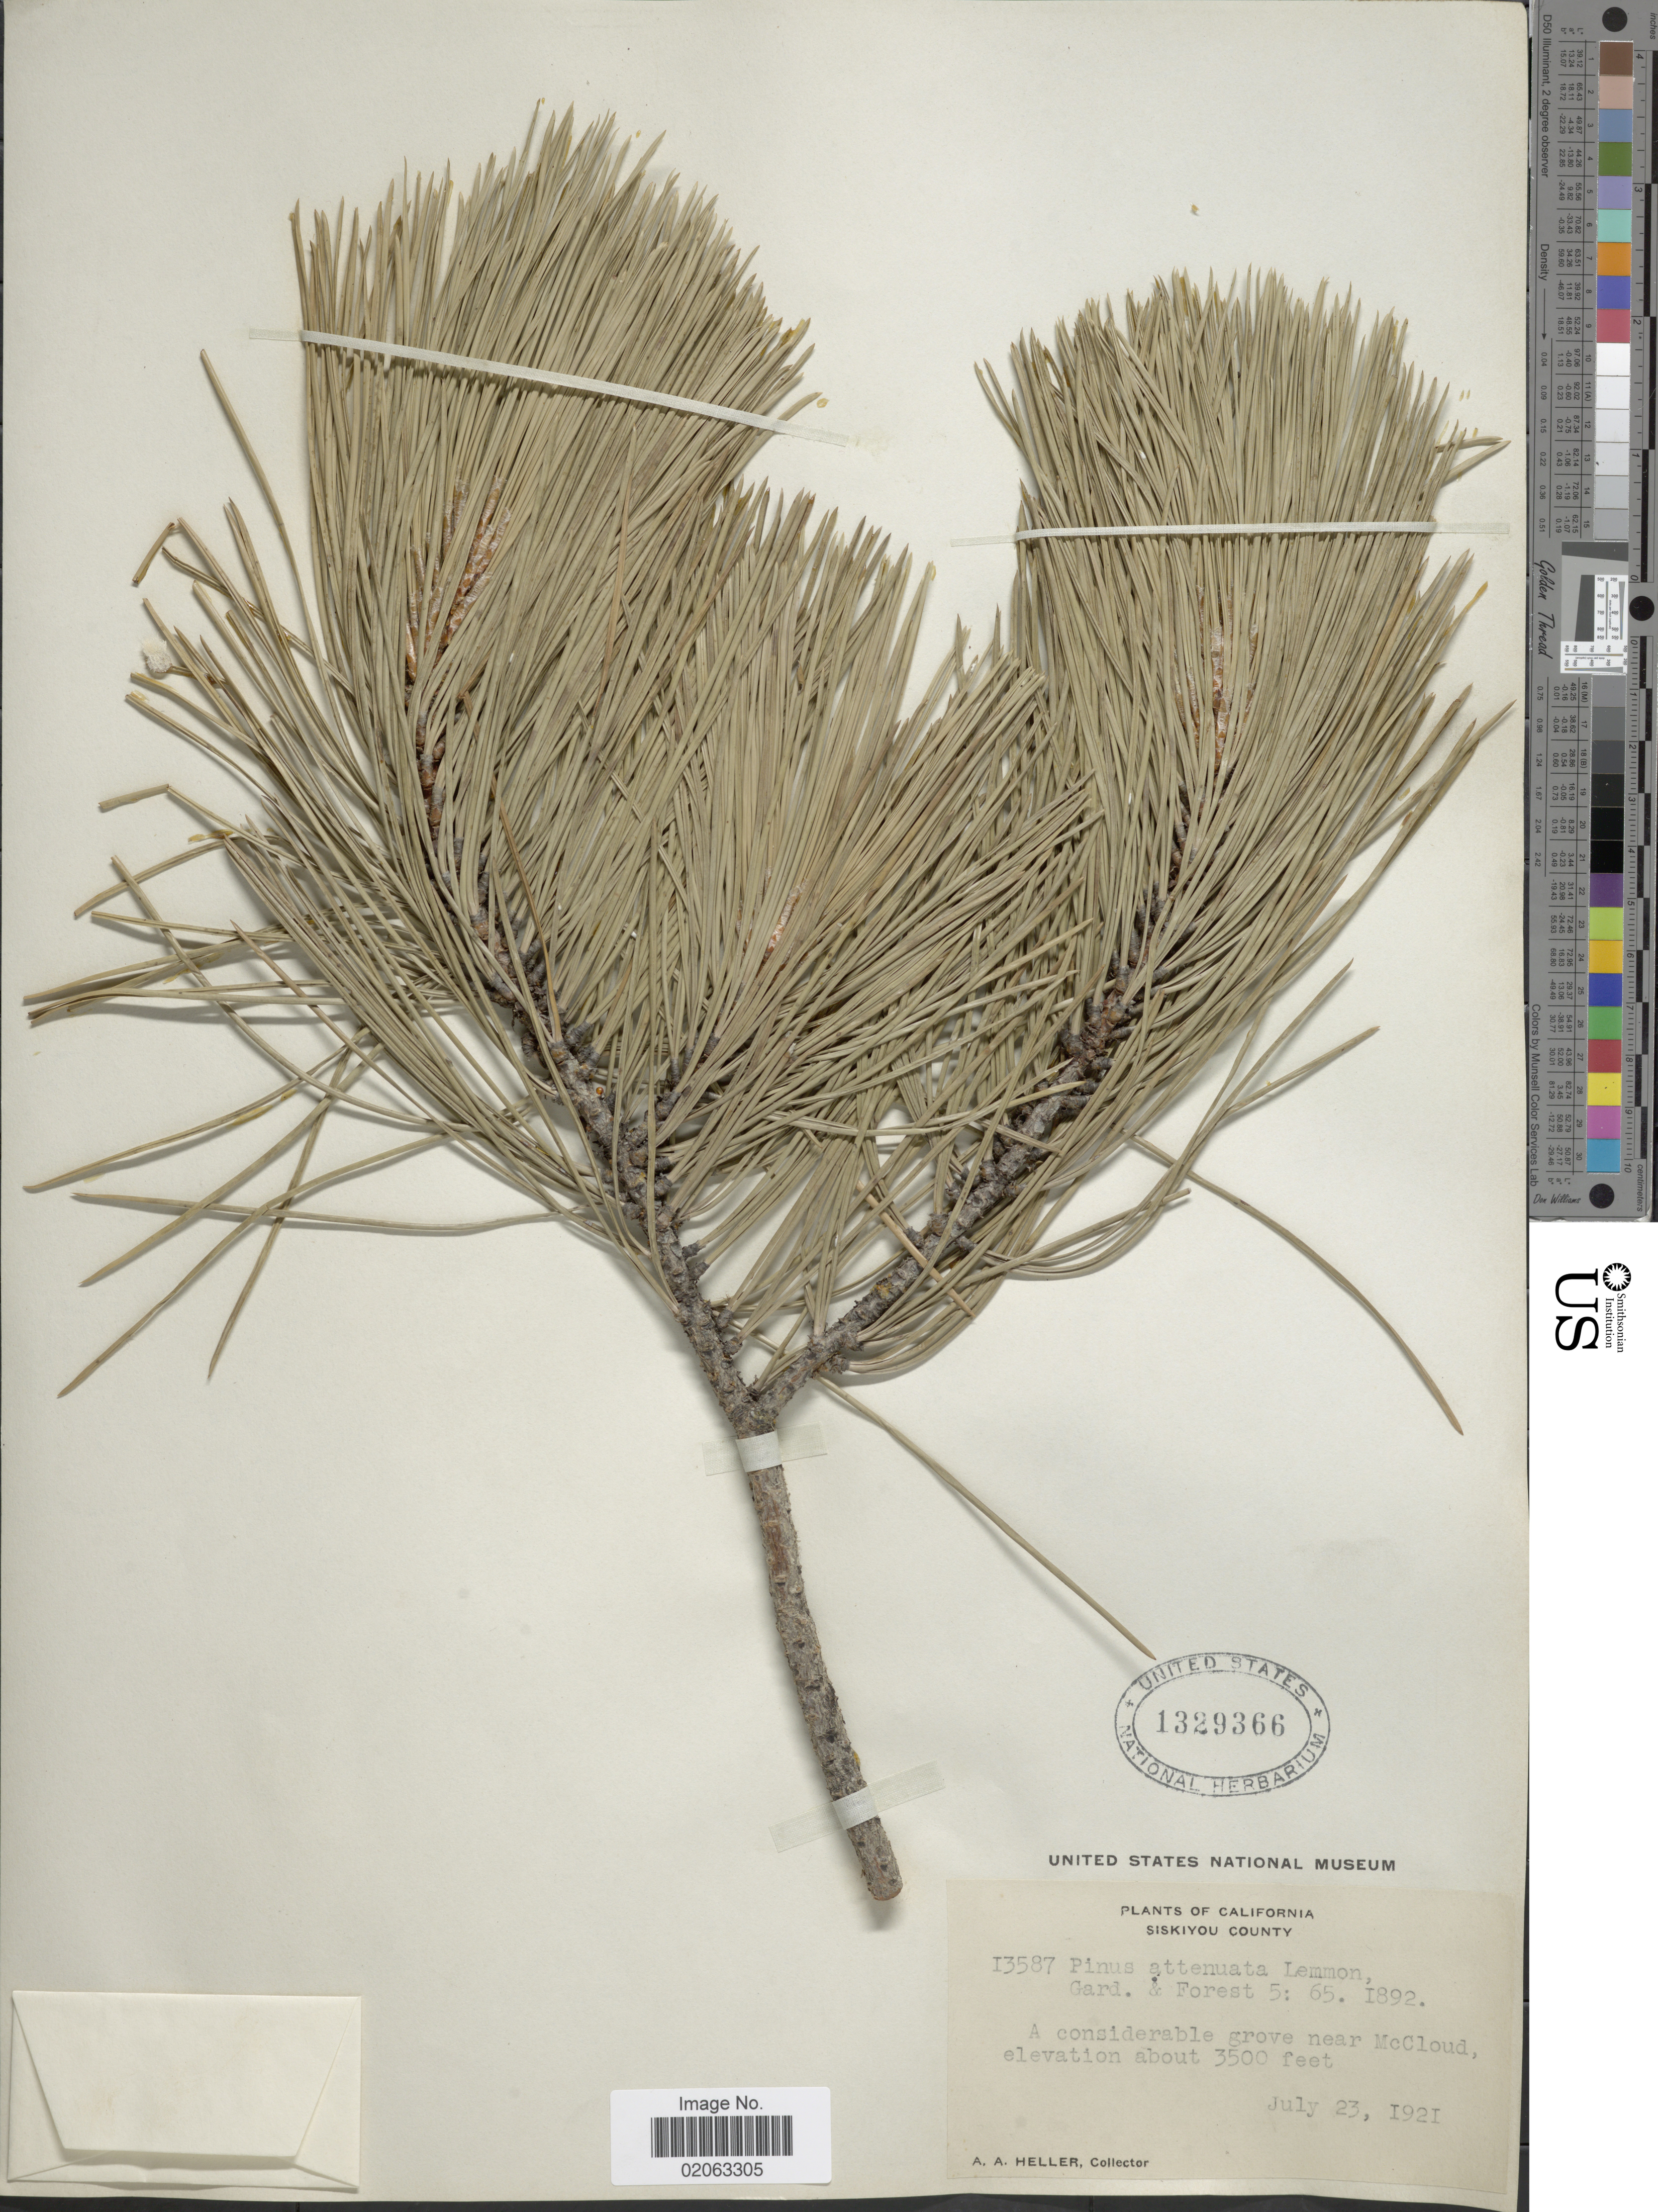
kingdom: Plantae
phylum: Tracheophyta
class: Pinopsida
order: Pinales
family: Pinaceae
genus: Pinus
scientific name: Pinus attenuata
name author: Lemmon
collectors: A. A. Heller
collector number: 13587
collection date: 1921-07-23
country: United States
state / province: California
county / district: Siskiyou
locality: Siskiyou County, A considerable grove near McCloud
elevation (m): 1067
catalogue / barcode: US 1329366